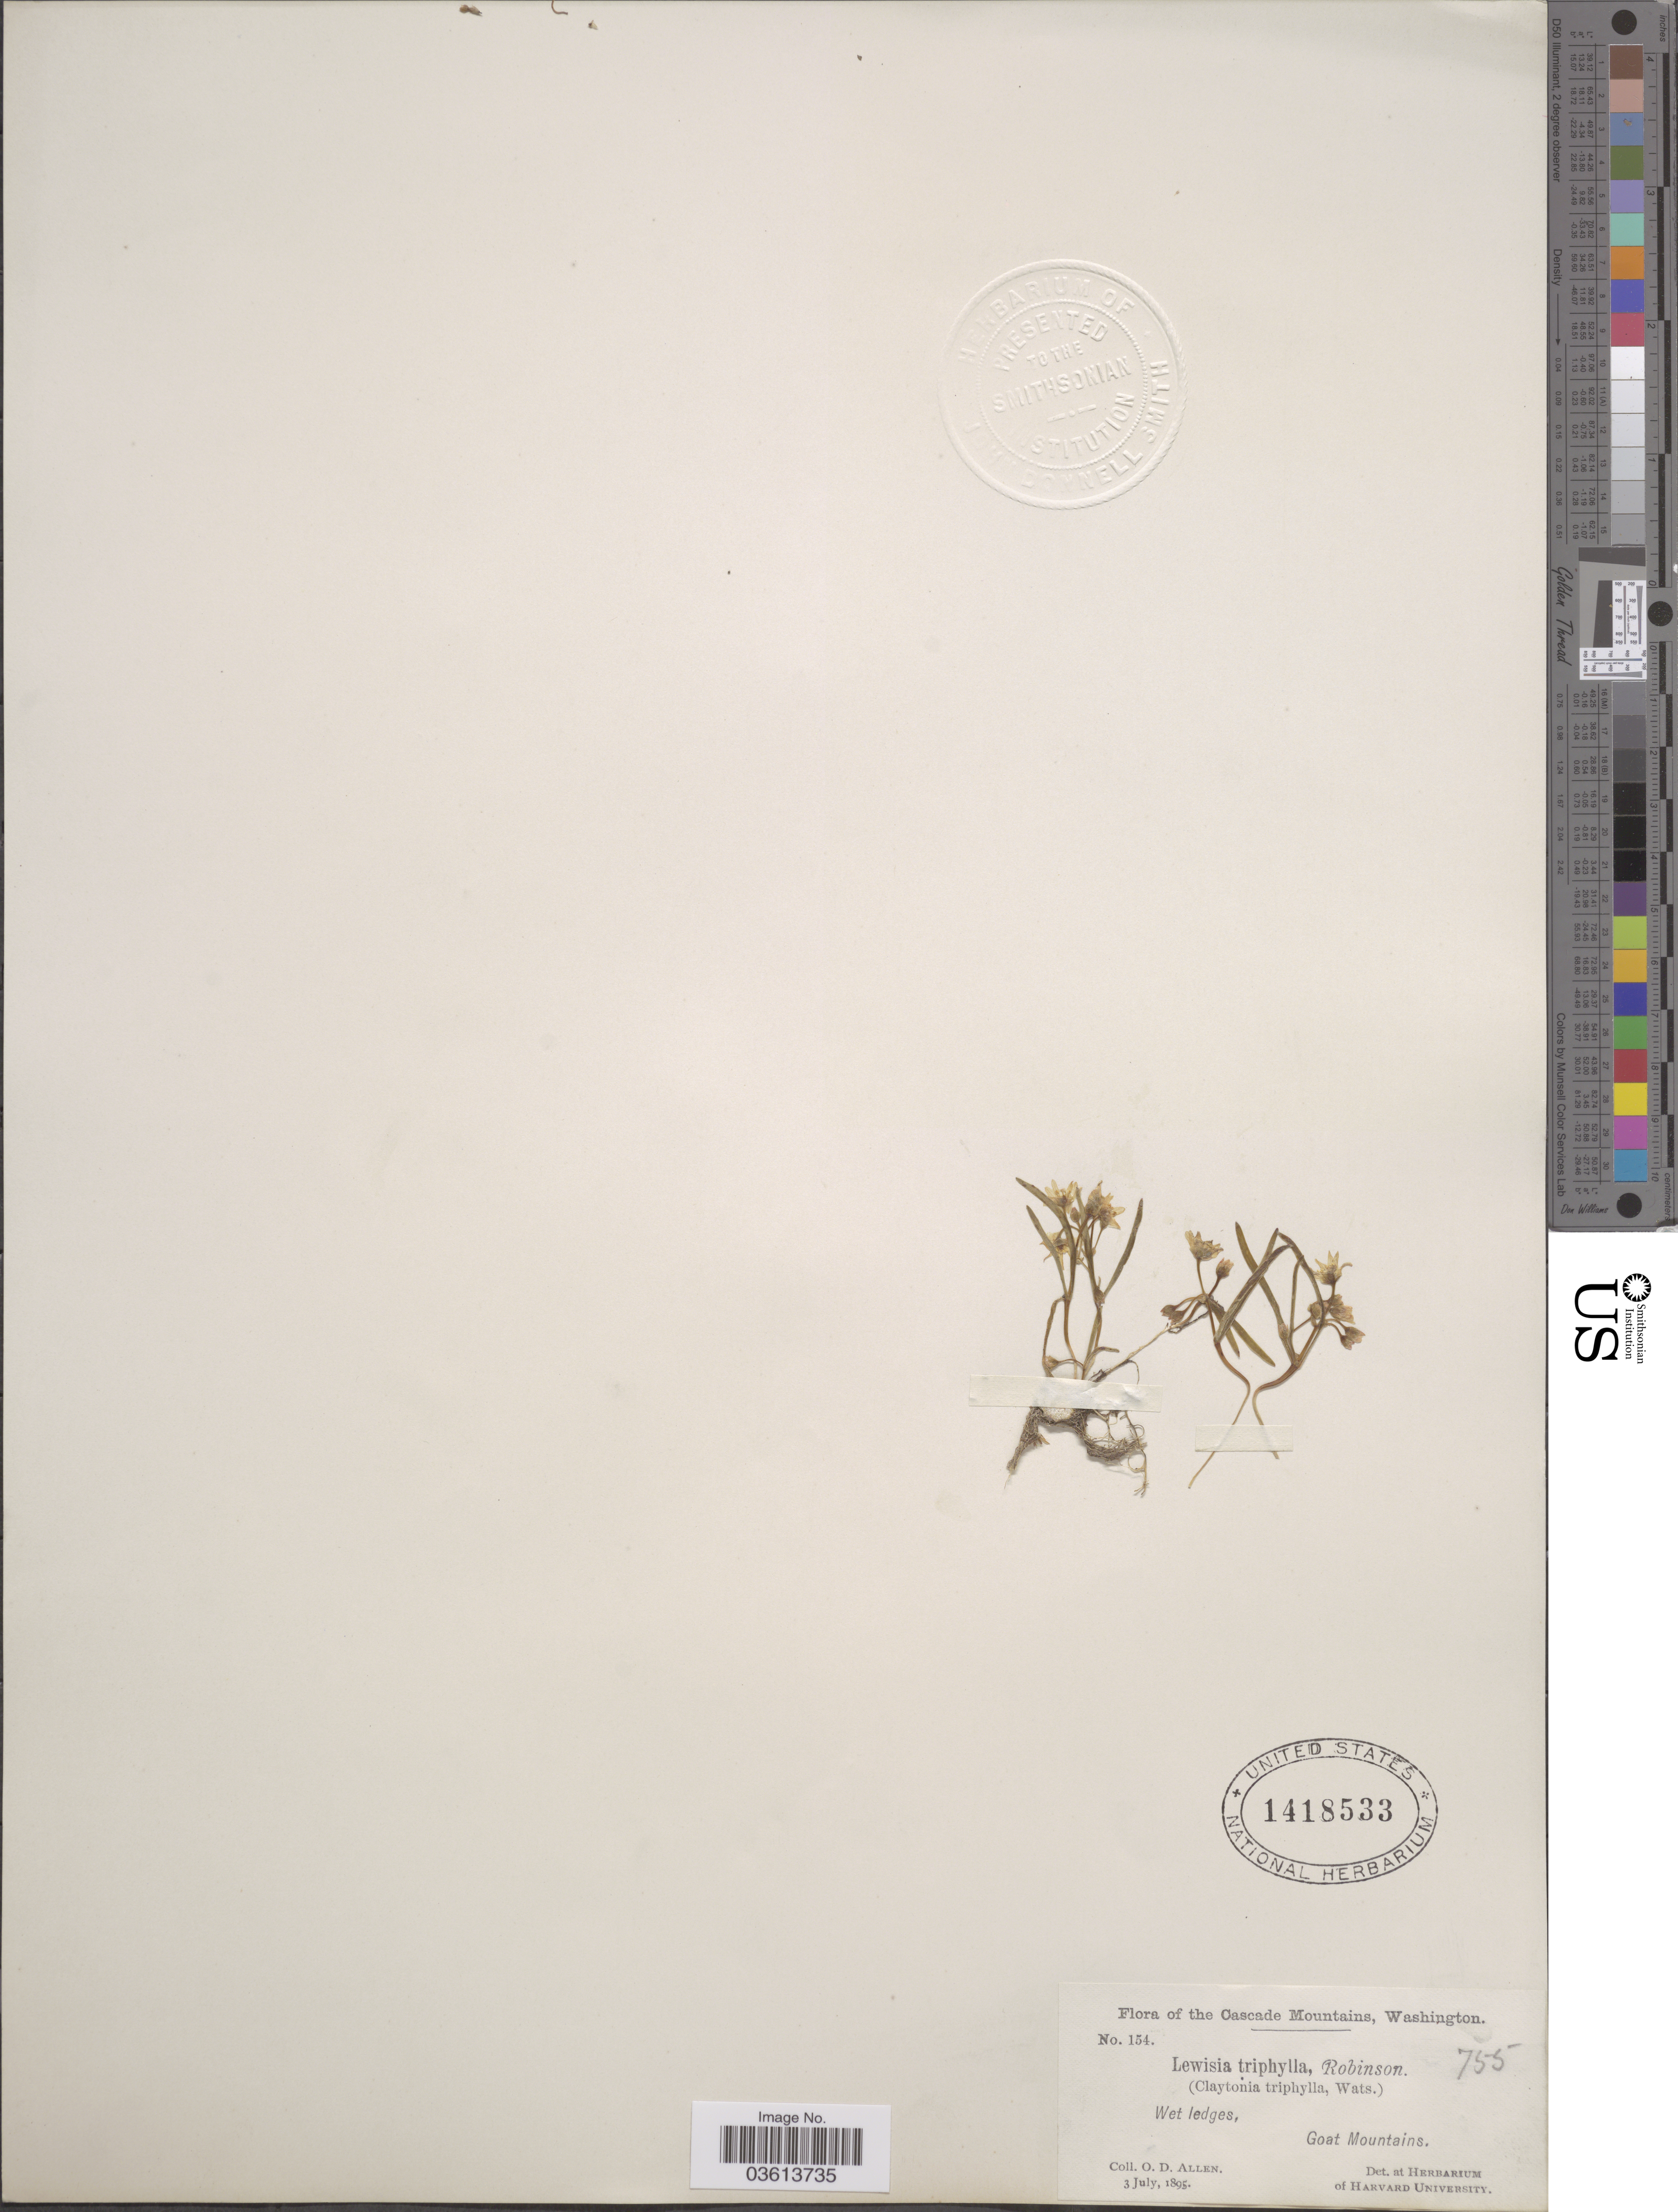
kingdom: Plantae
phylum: Tracheophyta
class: Magnoliopsida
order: Caryophyllales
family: Montiaceae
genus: Erocallis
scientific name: Erocallis triphylla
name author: (S. Watson) Rydb.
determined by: Strong, Mark T., (BOT), Smithsonian Institution - National Museum of Natural History (UNITED STATES)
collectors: O. D. Allen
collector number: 154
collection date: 1895-07-03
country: United States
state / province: Washington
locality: Cascade Mountains. Goat Mountains.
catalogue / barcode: US 1418533